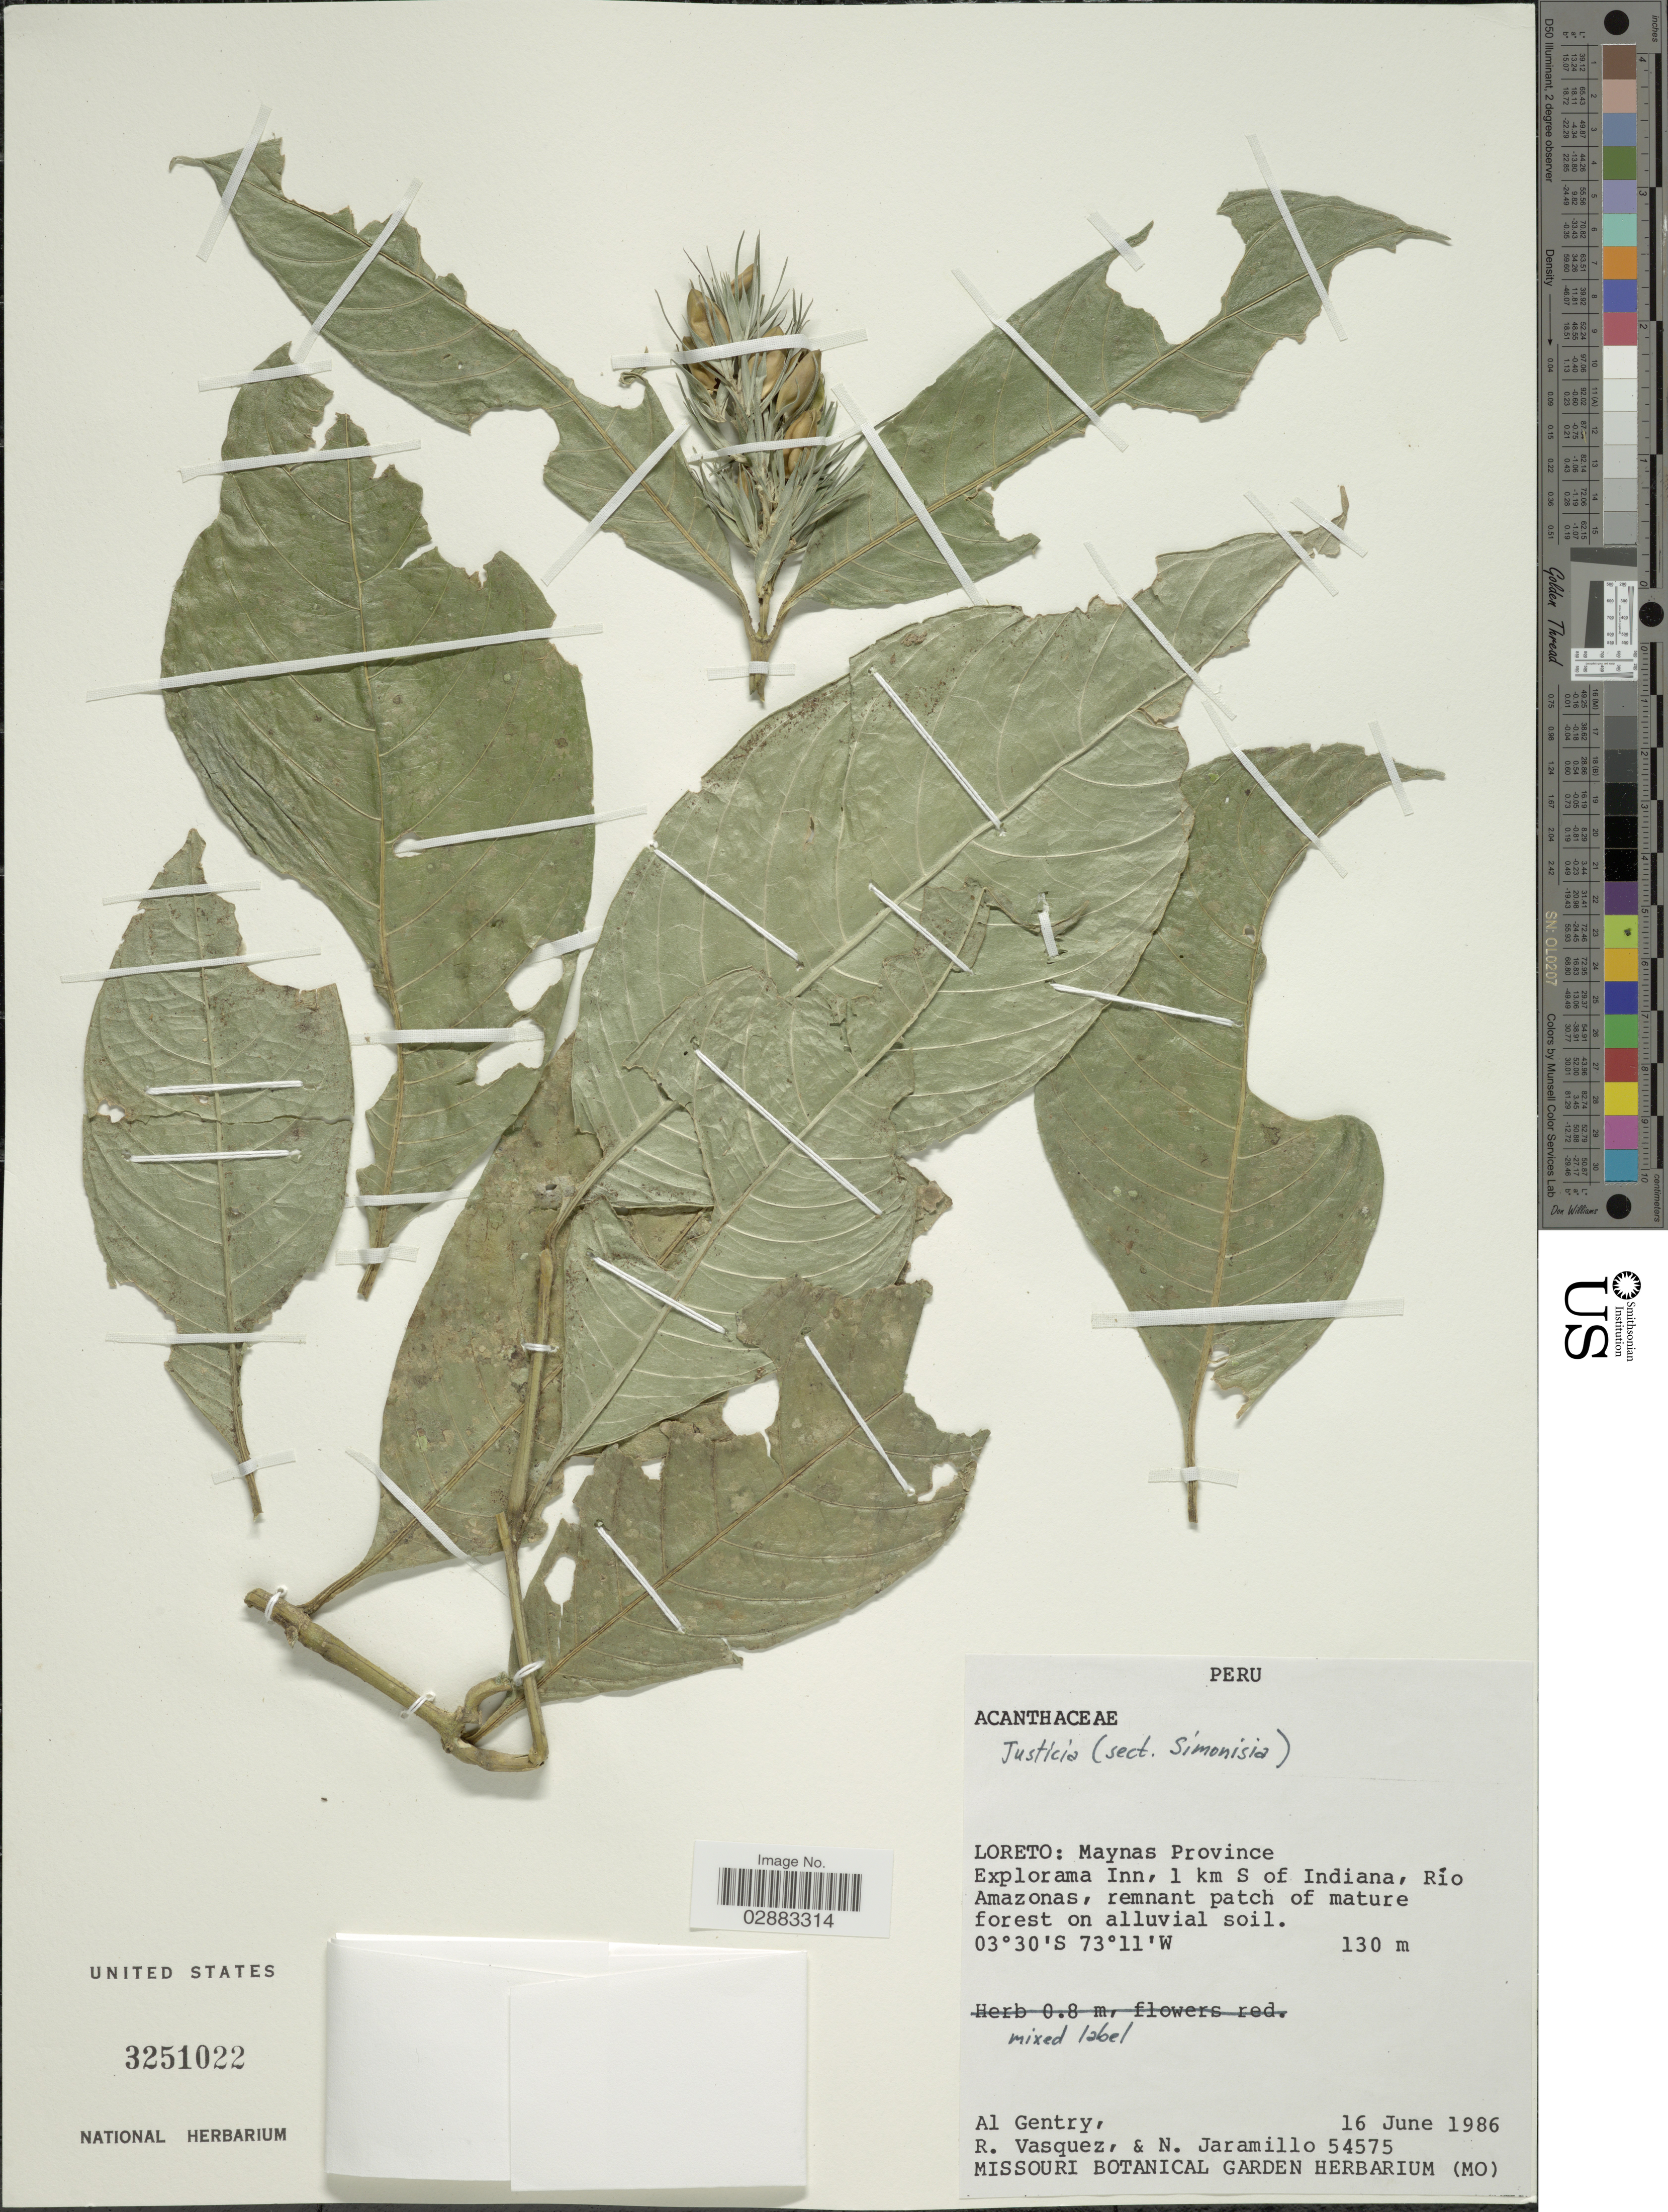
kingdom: Plantae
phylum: Tracheophyta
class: Magnoliopsida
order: Lamiales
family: Acanthaceae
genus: Chaetochlamys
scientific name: Chaetochlamys sp.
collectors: A. H. Gentry, R. Vasquez & N. Jaramillo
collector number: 54575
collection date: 1986-06-16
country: Peru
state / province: Loreto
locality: Maynas Province. Explorama Inn, 1 km S of Indiana, Río Amazonas.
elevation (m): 130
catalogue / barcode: US 3251022